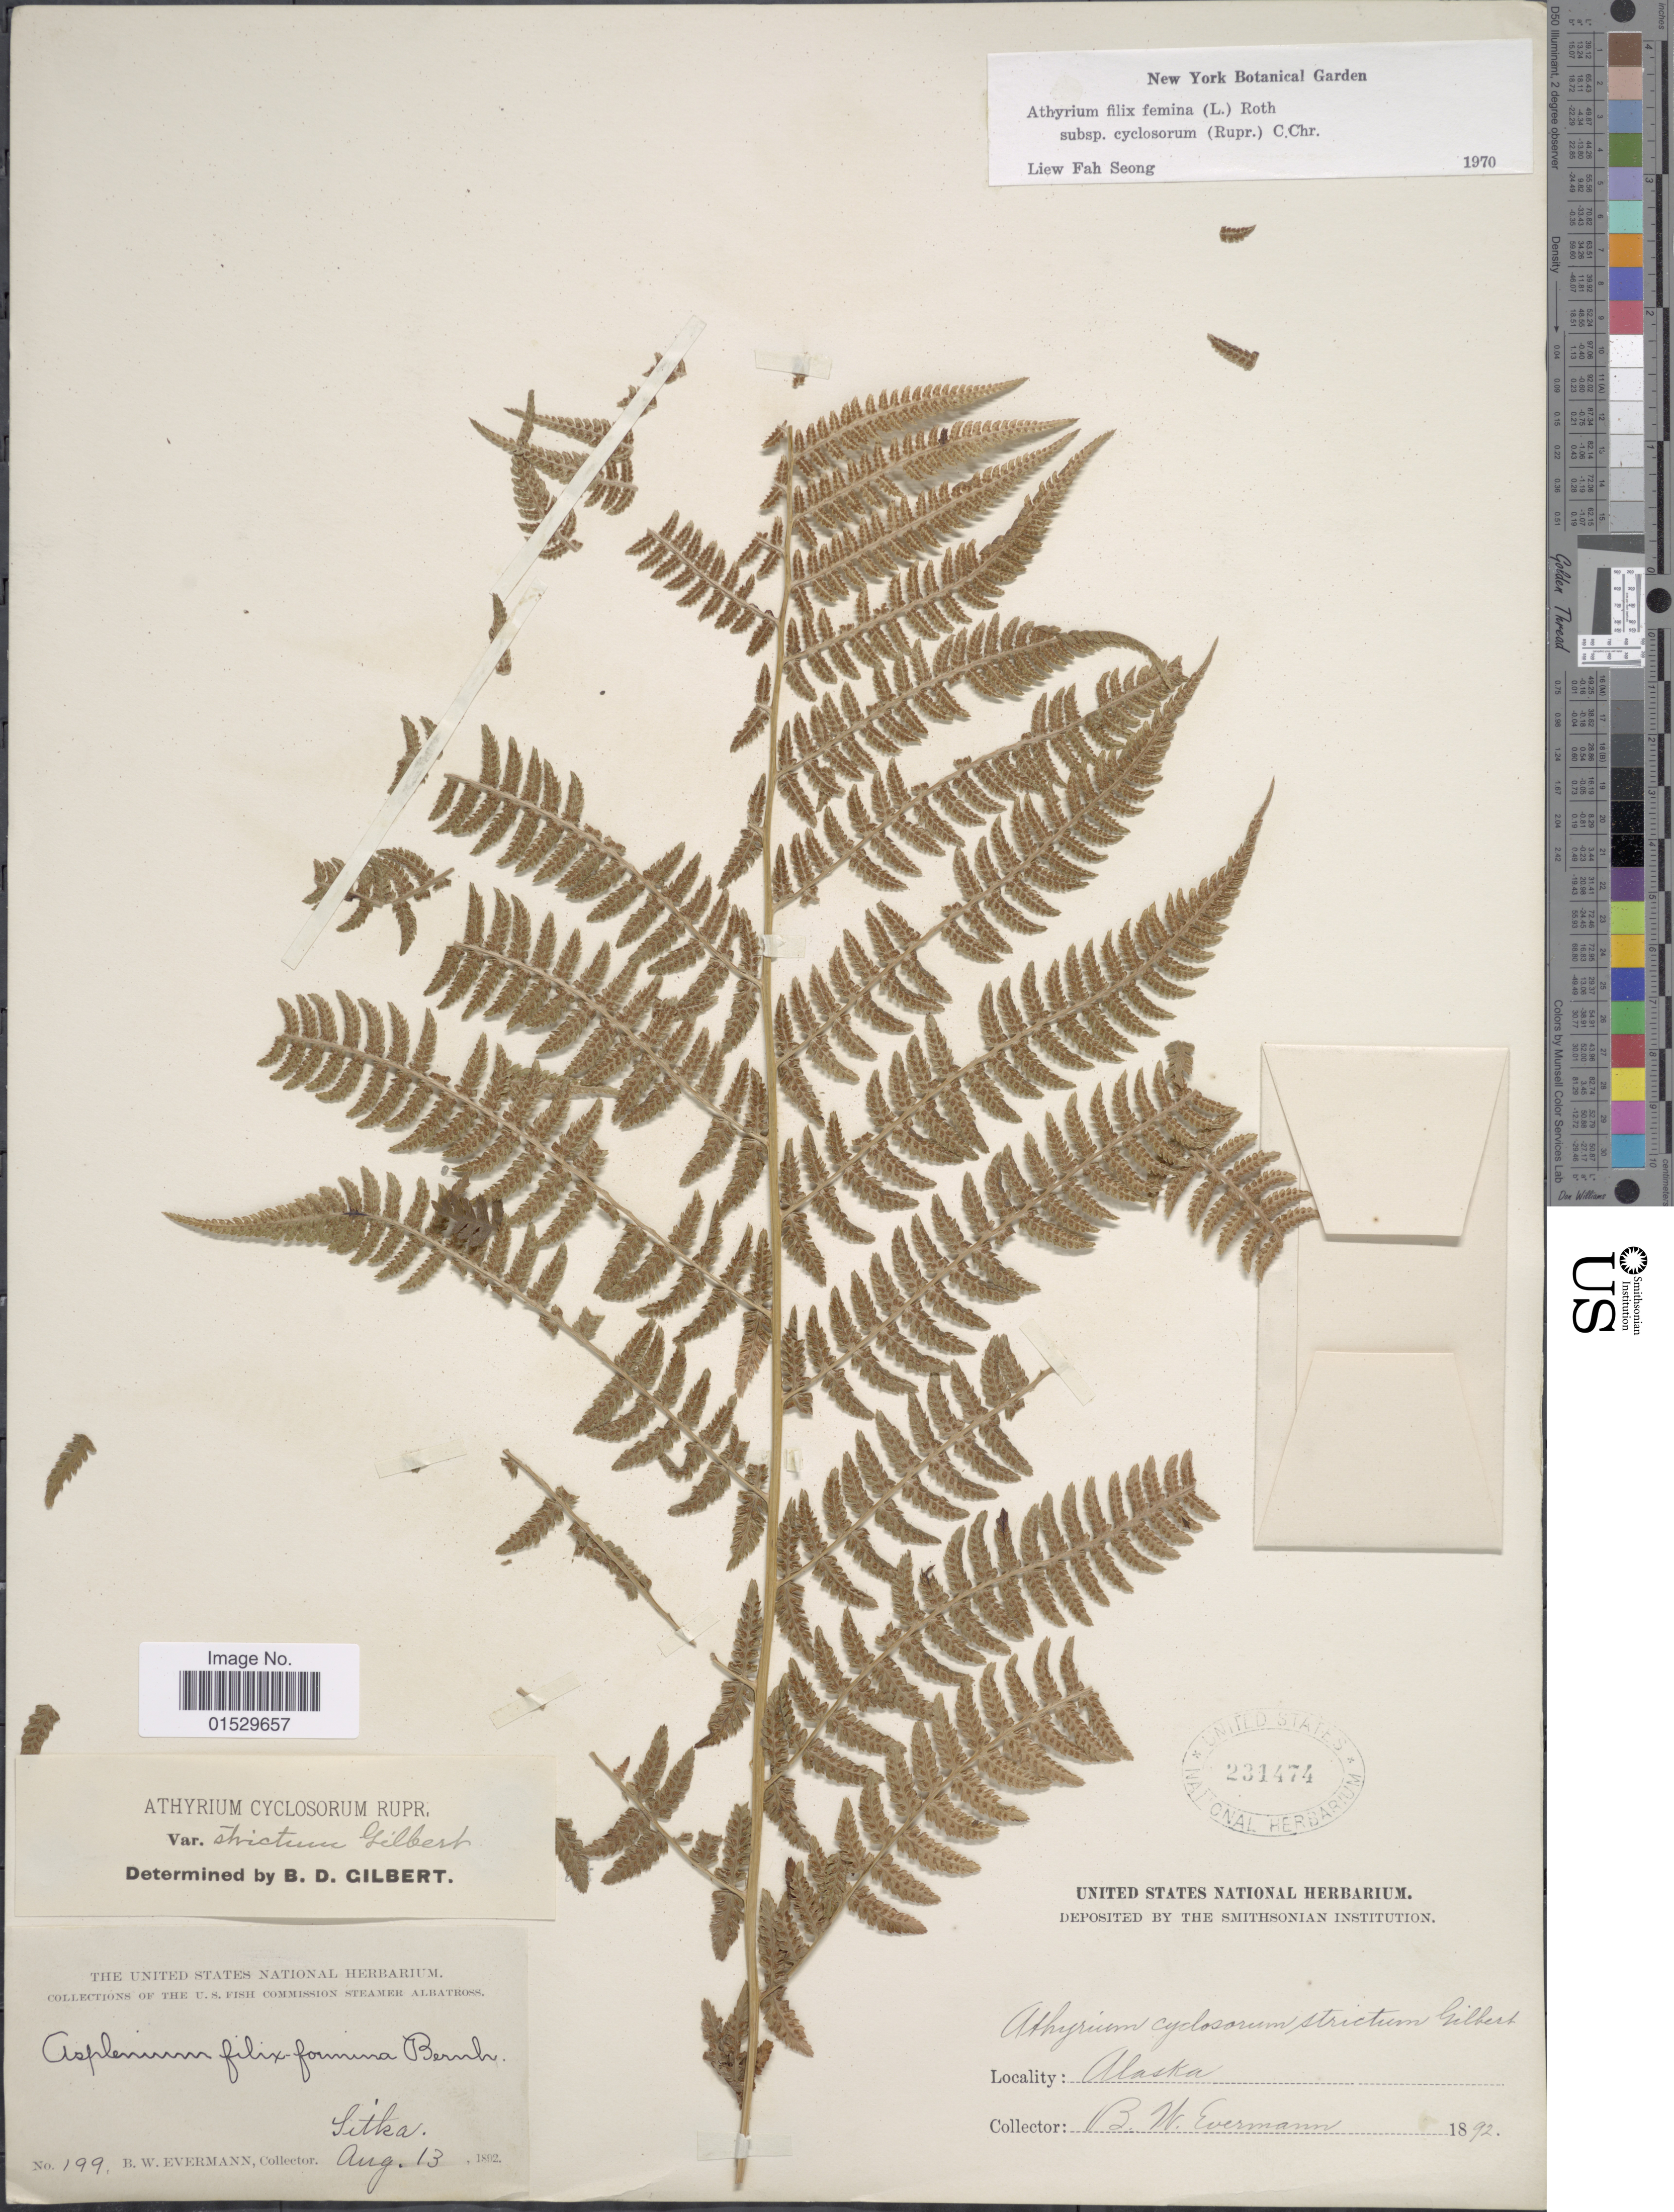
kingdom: Plantae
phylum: Tracheophyta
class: Polypodiopsida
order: Polypodiales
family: Athyriaceae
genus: Athyrium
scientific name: Athyrium filix-femina subsp. cyclosorum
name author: (Rupr.) C. Chr.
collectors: B. W. Evermann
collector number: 199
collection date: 1892-08-13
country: United States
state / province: Alaska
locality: Sitka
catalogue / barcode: US 231474